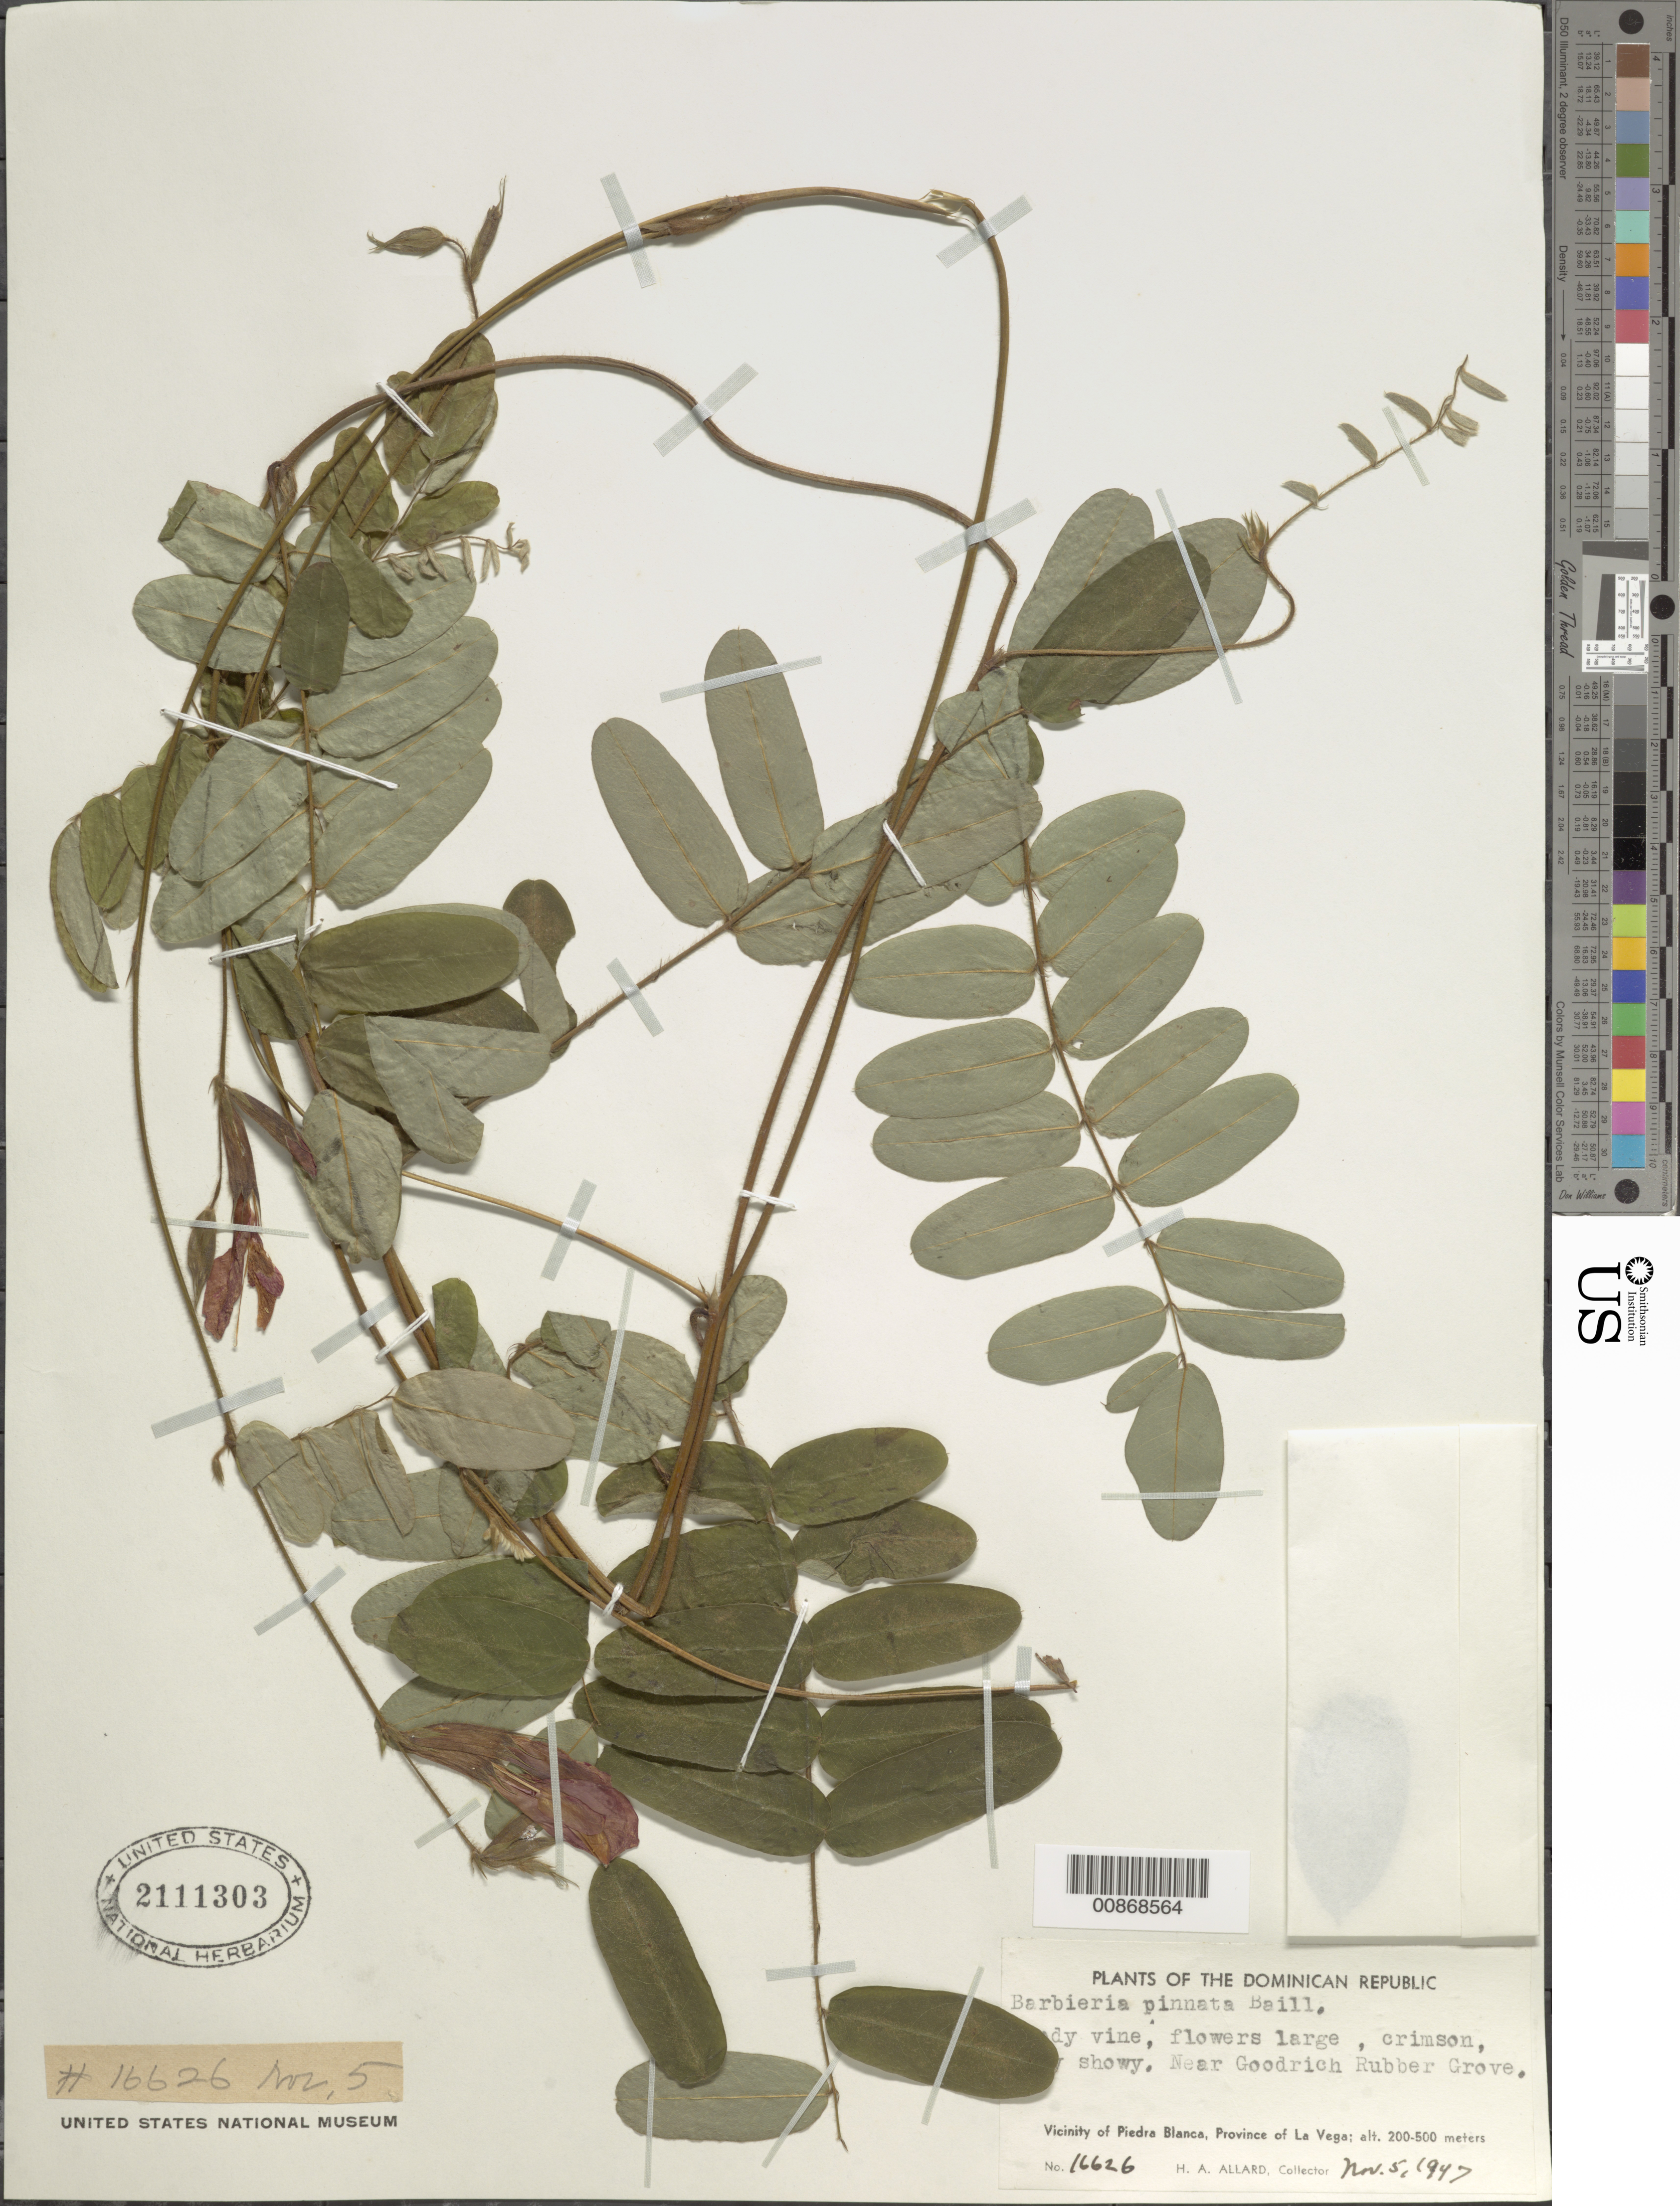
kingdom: Plantae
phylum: Tracheophyta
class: Magnoliopsida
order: Fabales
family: Fabaceae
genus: Barbieria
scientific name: Barbieria pinnata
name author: (Pers.) Baill.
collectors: H. A. Allard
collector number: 16626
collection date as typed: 05 Nov 1947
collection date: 1947-11-05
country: Dominican Republic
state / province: La Vega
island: Hispaniola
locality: Vicinity of Piedra Blanca. Near Goodrich Rubber Grove.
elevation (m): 200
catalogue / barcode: US 2111303